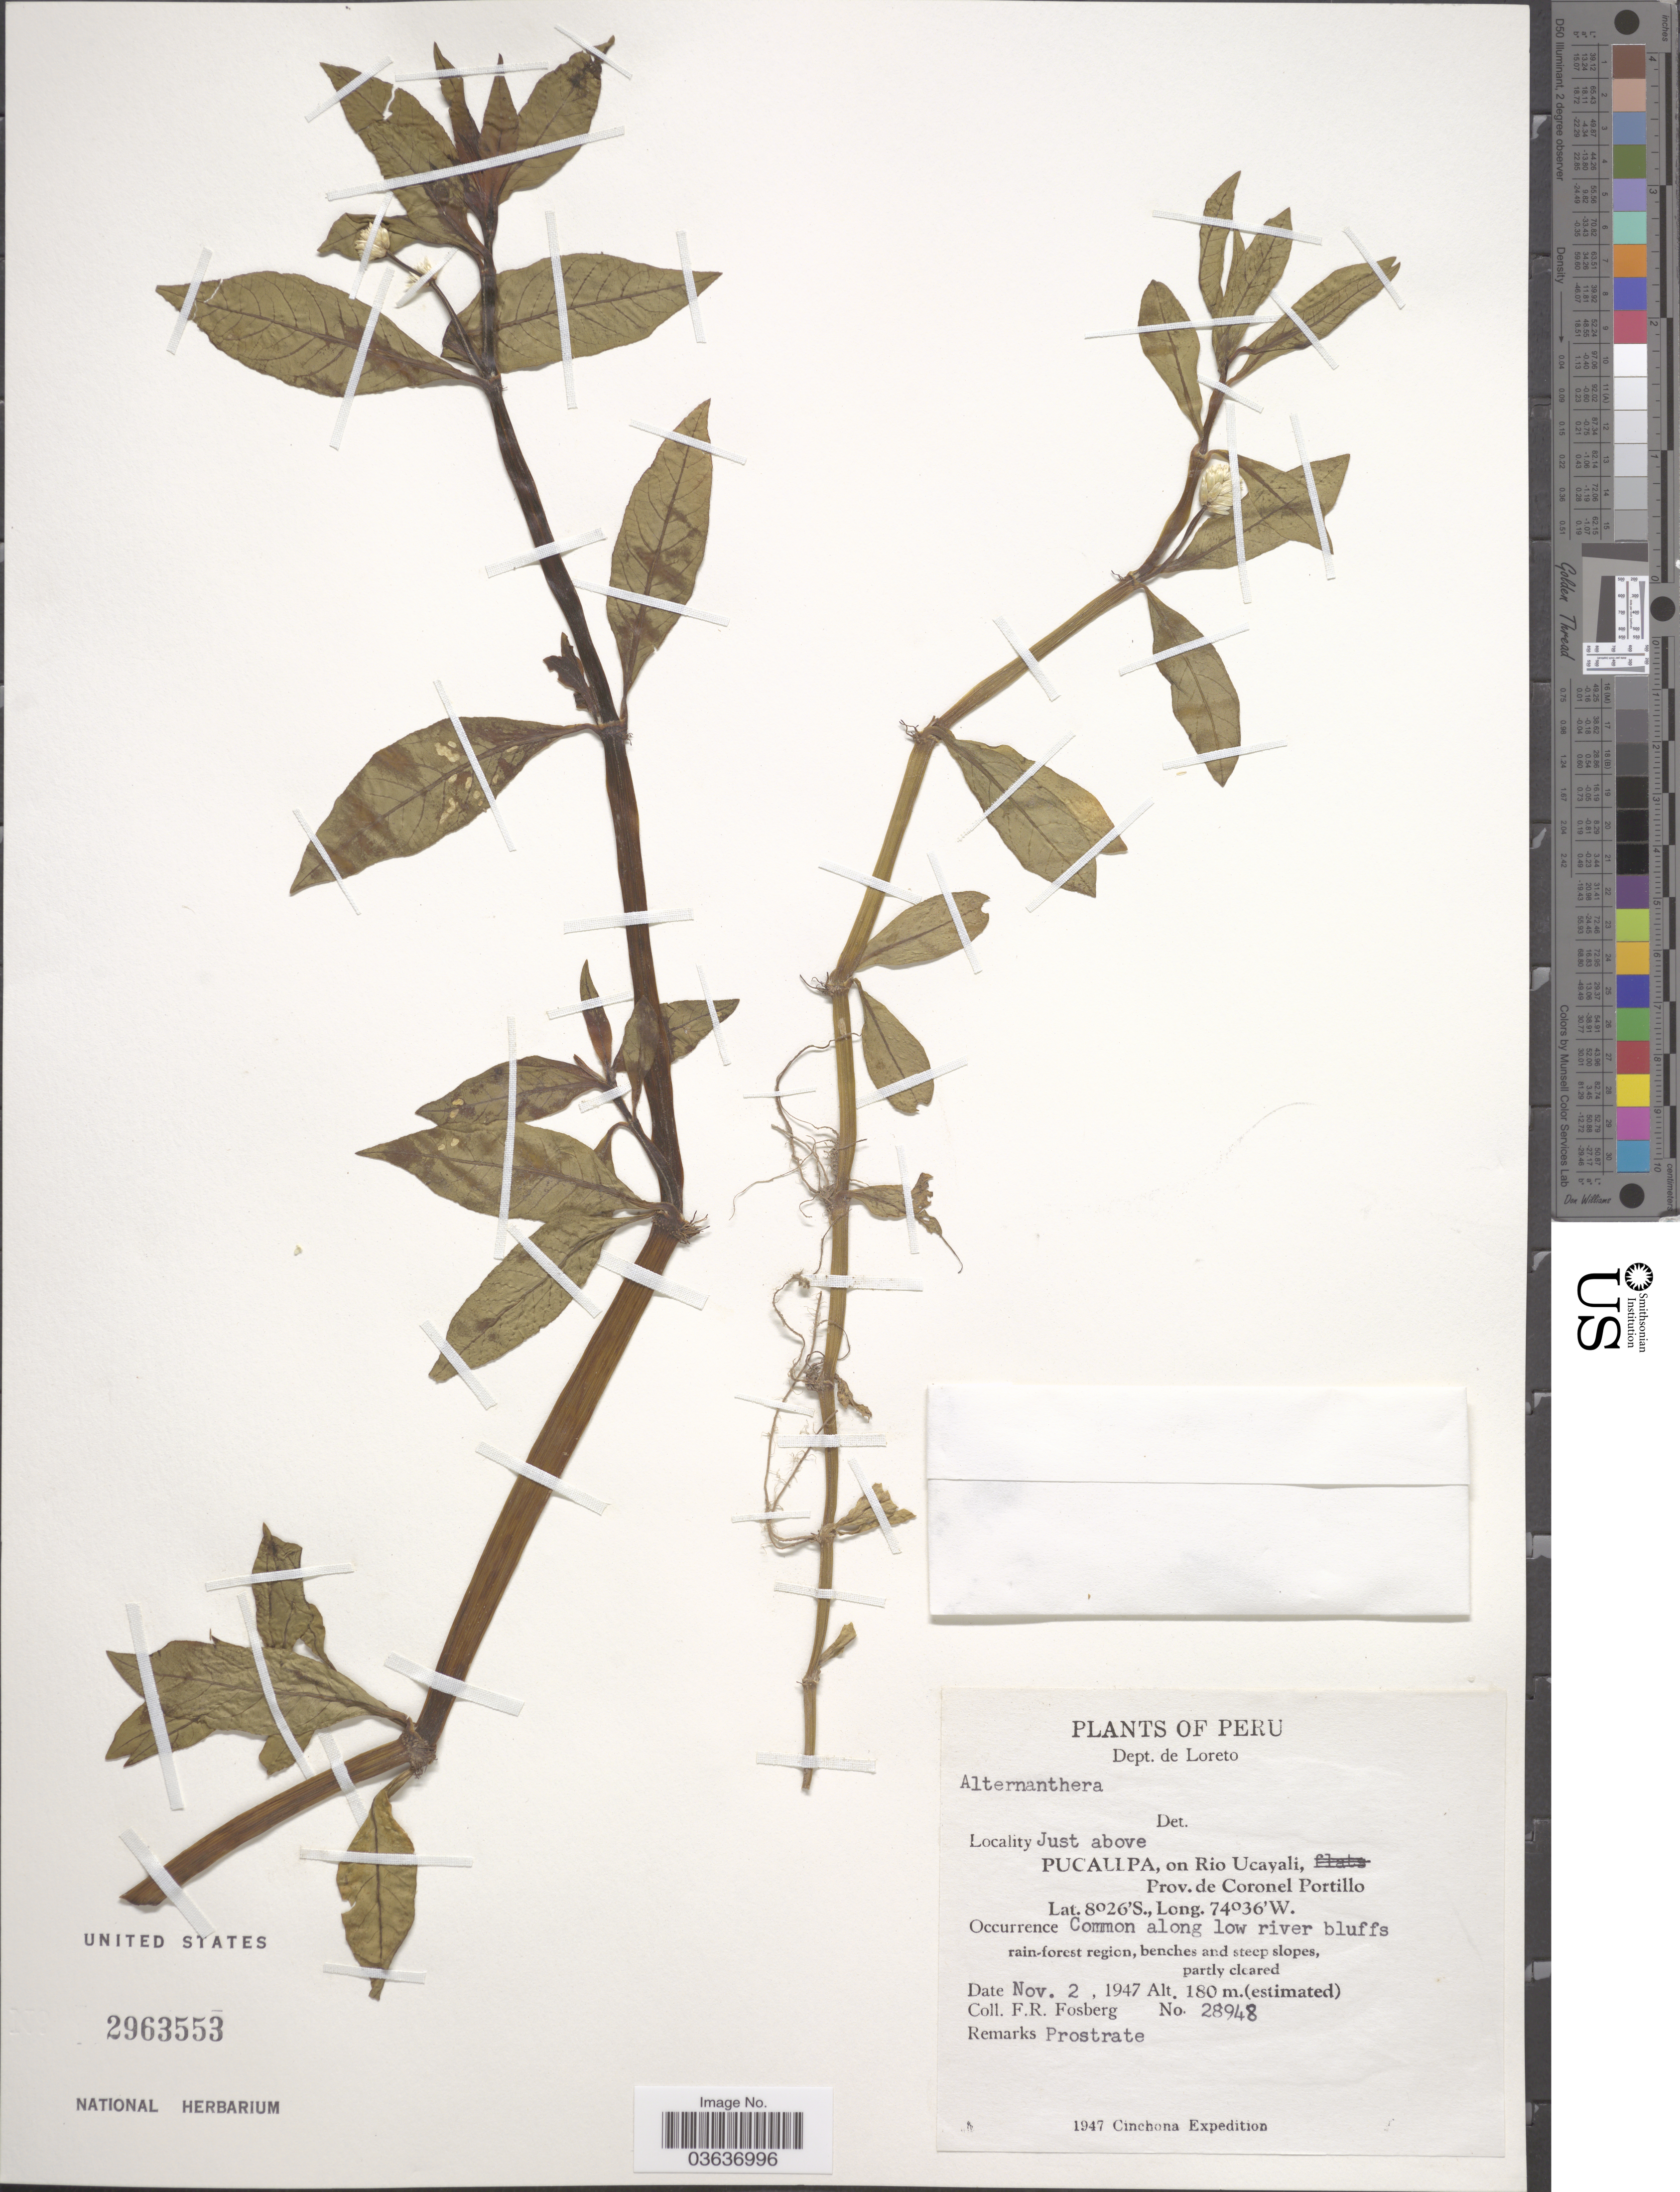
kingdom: Plantae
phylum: Tracheophyta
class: Magnoliopsida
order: Caryophyllales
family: Amaranthaceae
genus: Alternanthera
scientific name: Alternanthera sp.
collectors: F. R. Fosberg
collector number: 28948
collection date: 1947-11-02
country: Peru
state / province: Loreto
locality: Dept. de Loreto. Just above Pucallpa, on Rio Ucayali, Prov.de Coronel Portillo.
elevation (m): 180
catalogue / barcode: US 2963553